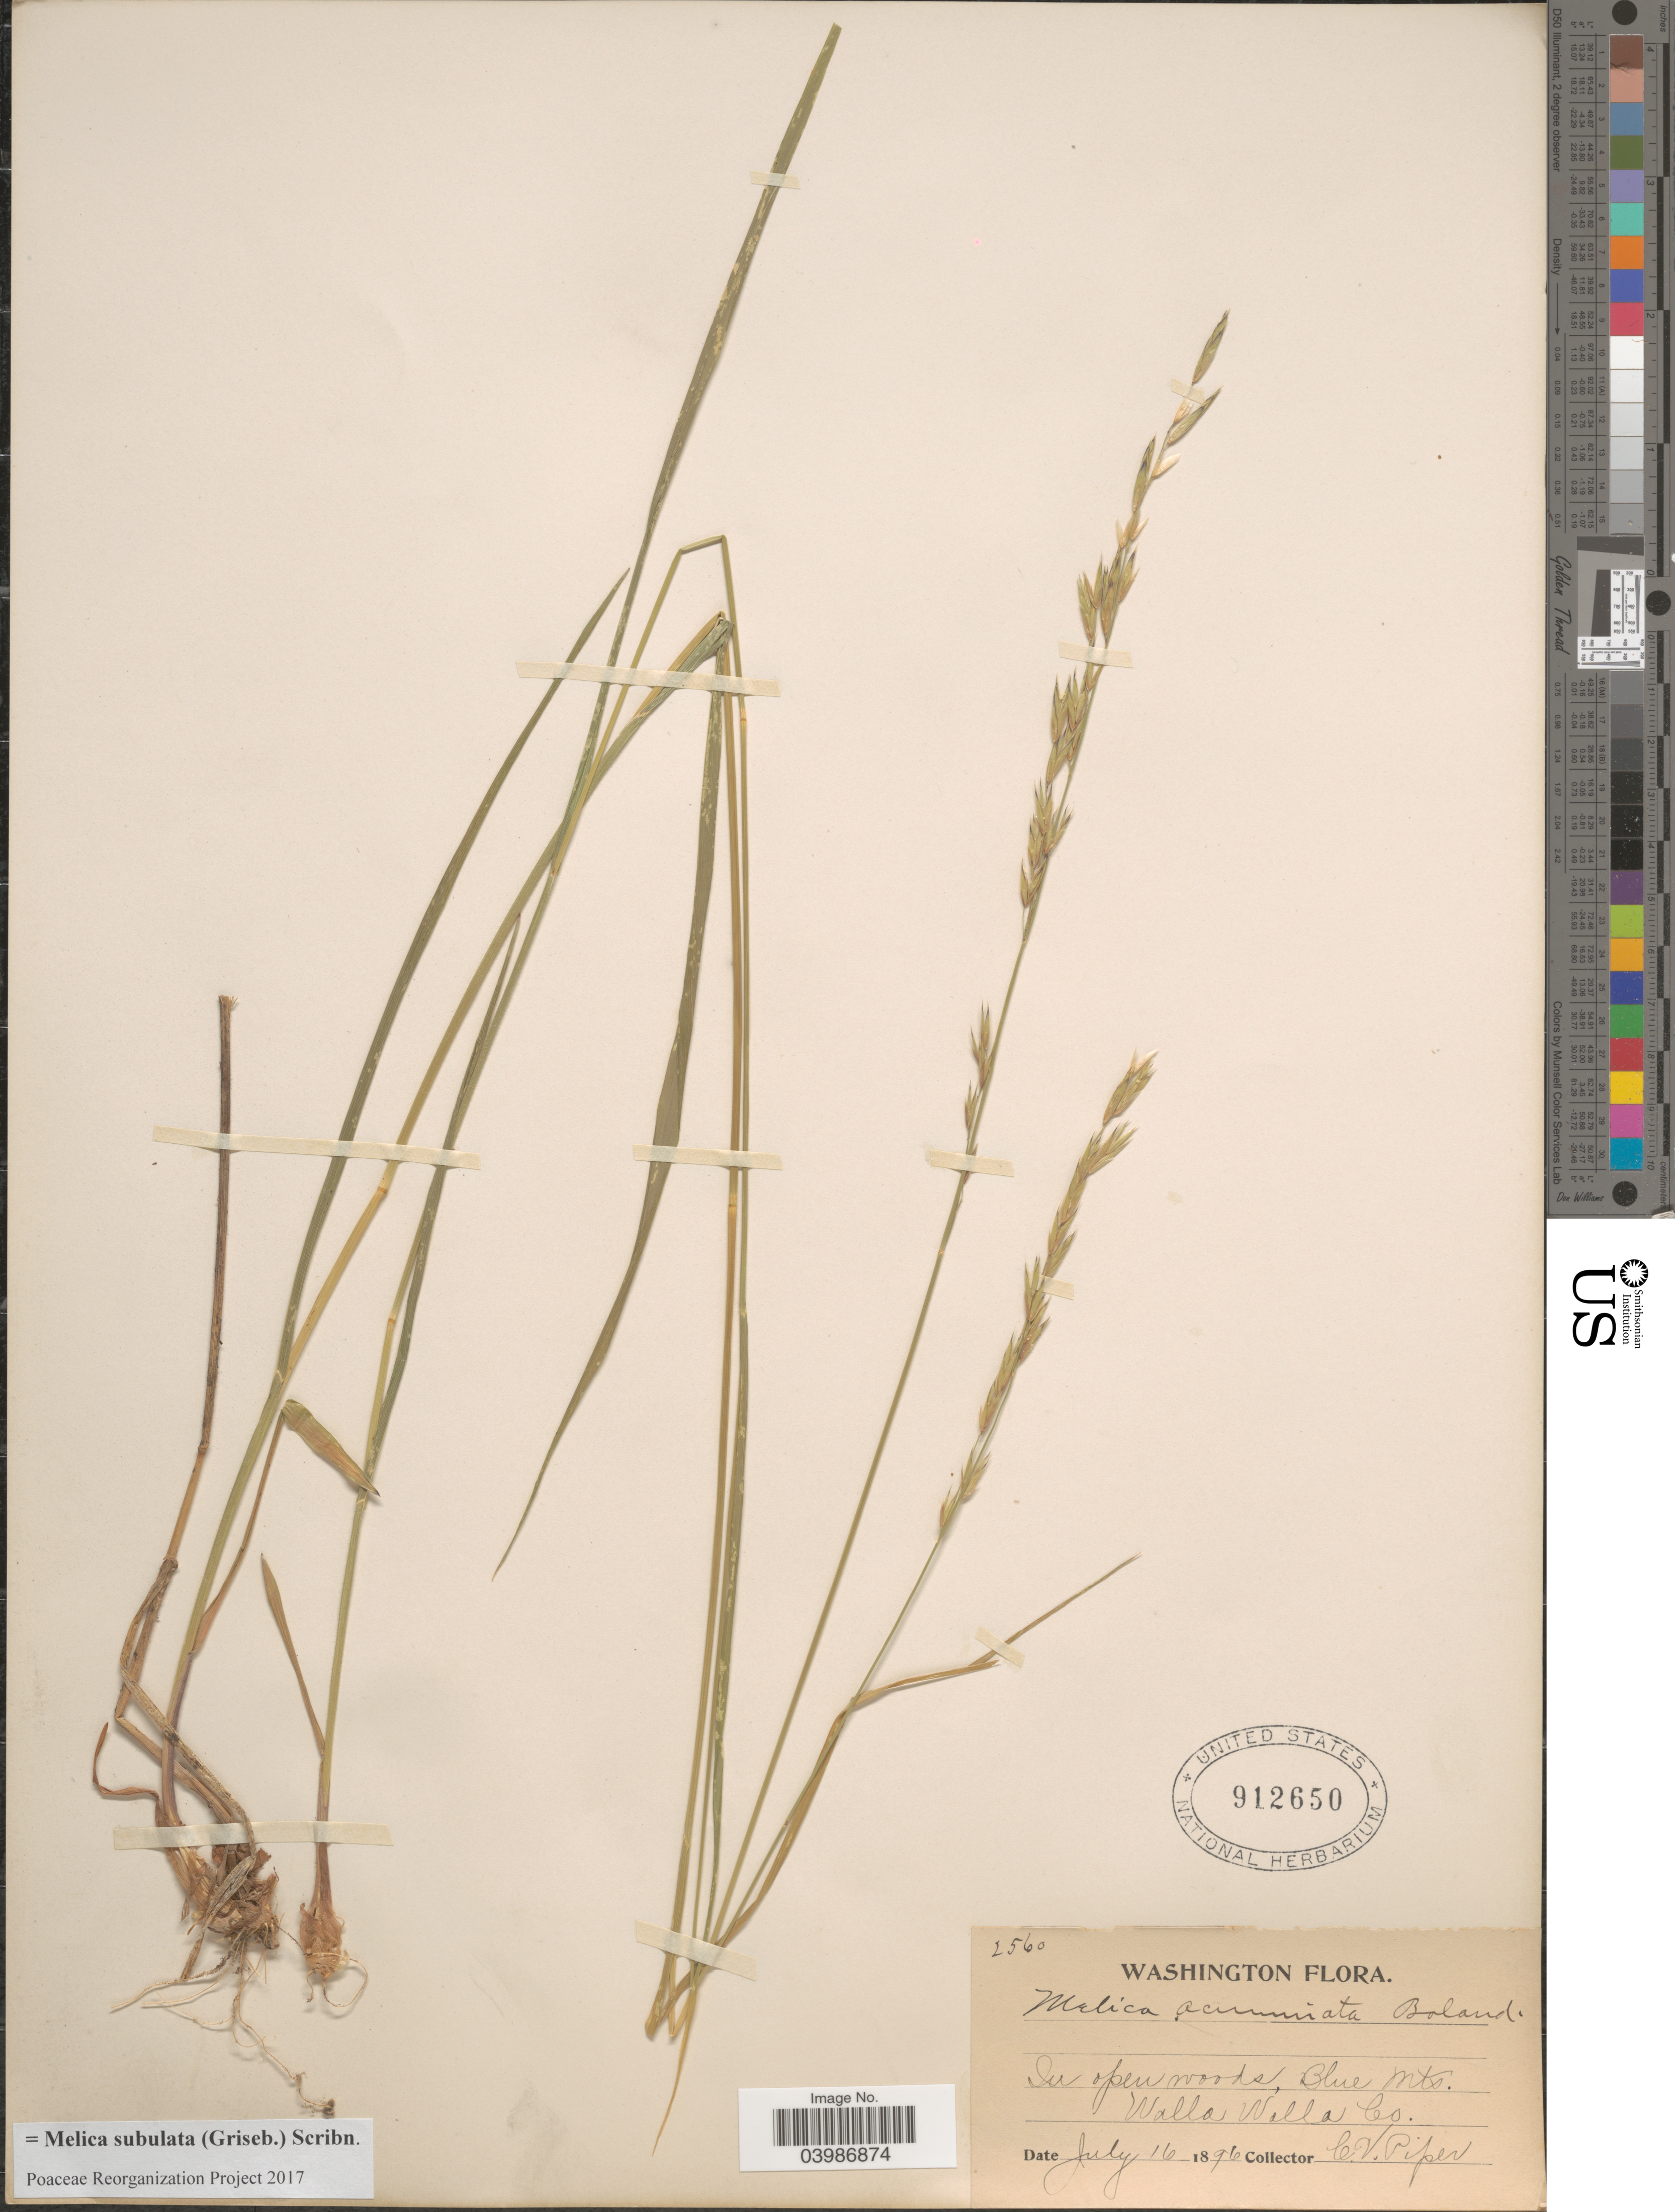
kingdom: Plantae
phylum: Tracheophyta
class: Liliopsida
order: Poales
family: Poaceae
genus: Melica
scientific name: Melica subulata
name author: (Griseb.) Scribn.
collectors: C. V. Piper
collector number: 2560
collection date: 1896-07-16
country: United States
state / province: Washington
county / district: Walla Walla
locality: Blue Mts. Walla Walla Co.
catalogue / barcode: US 912650